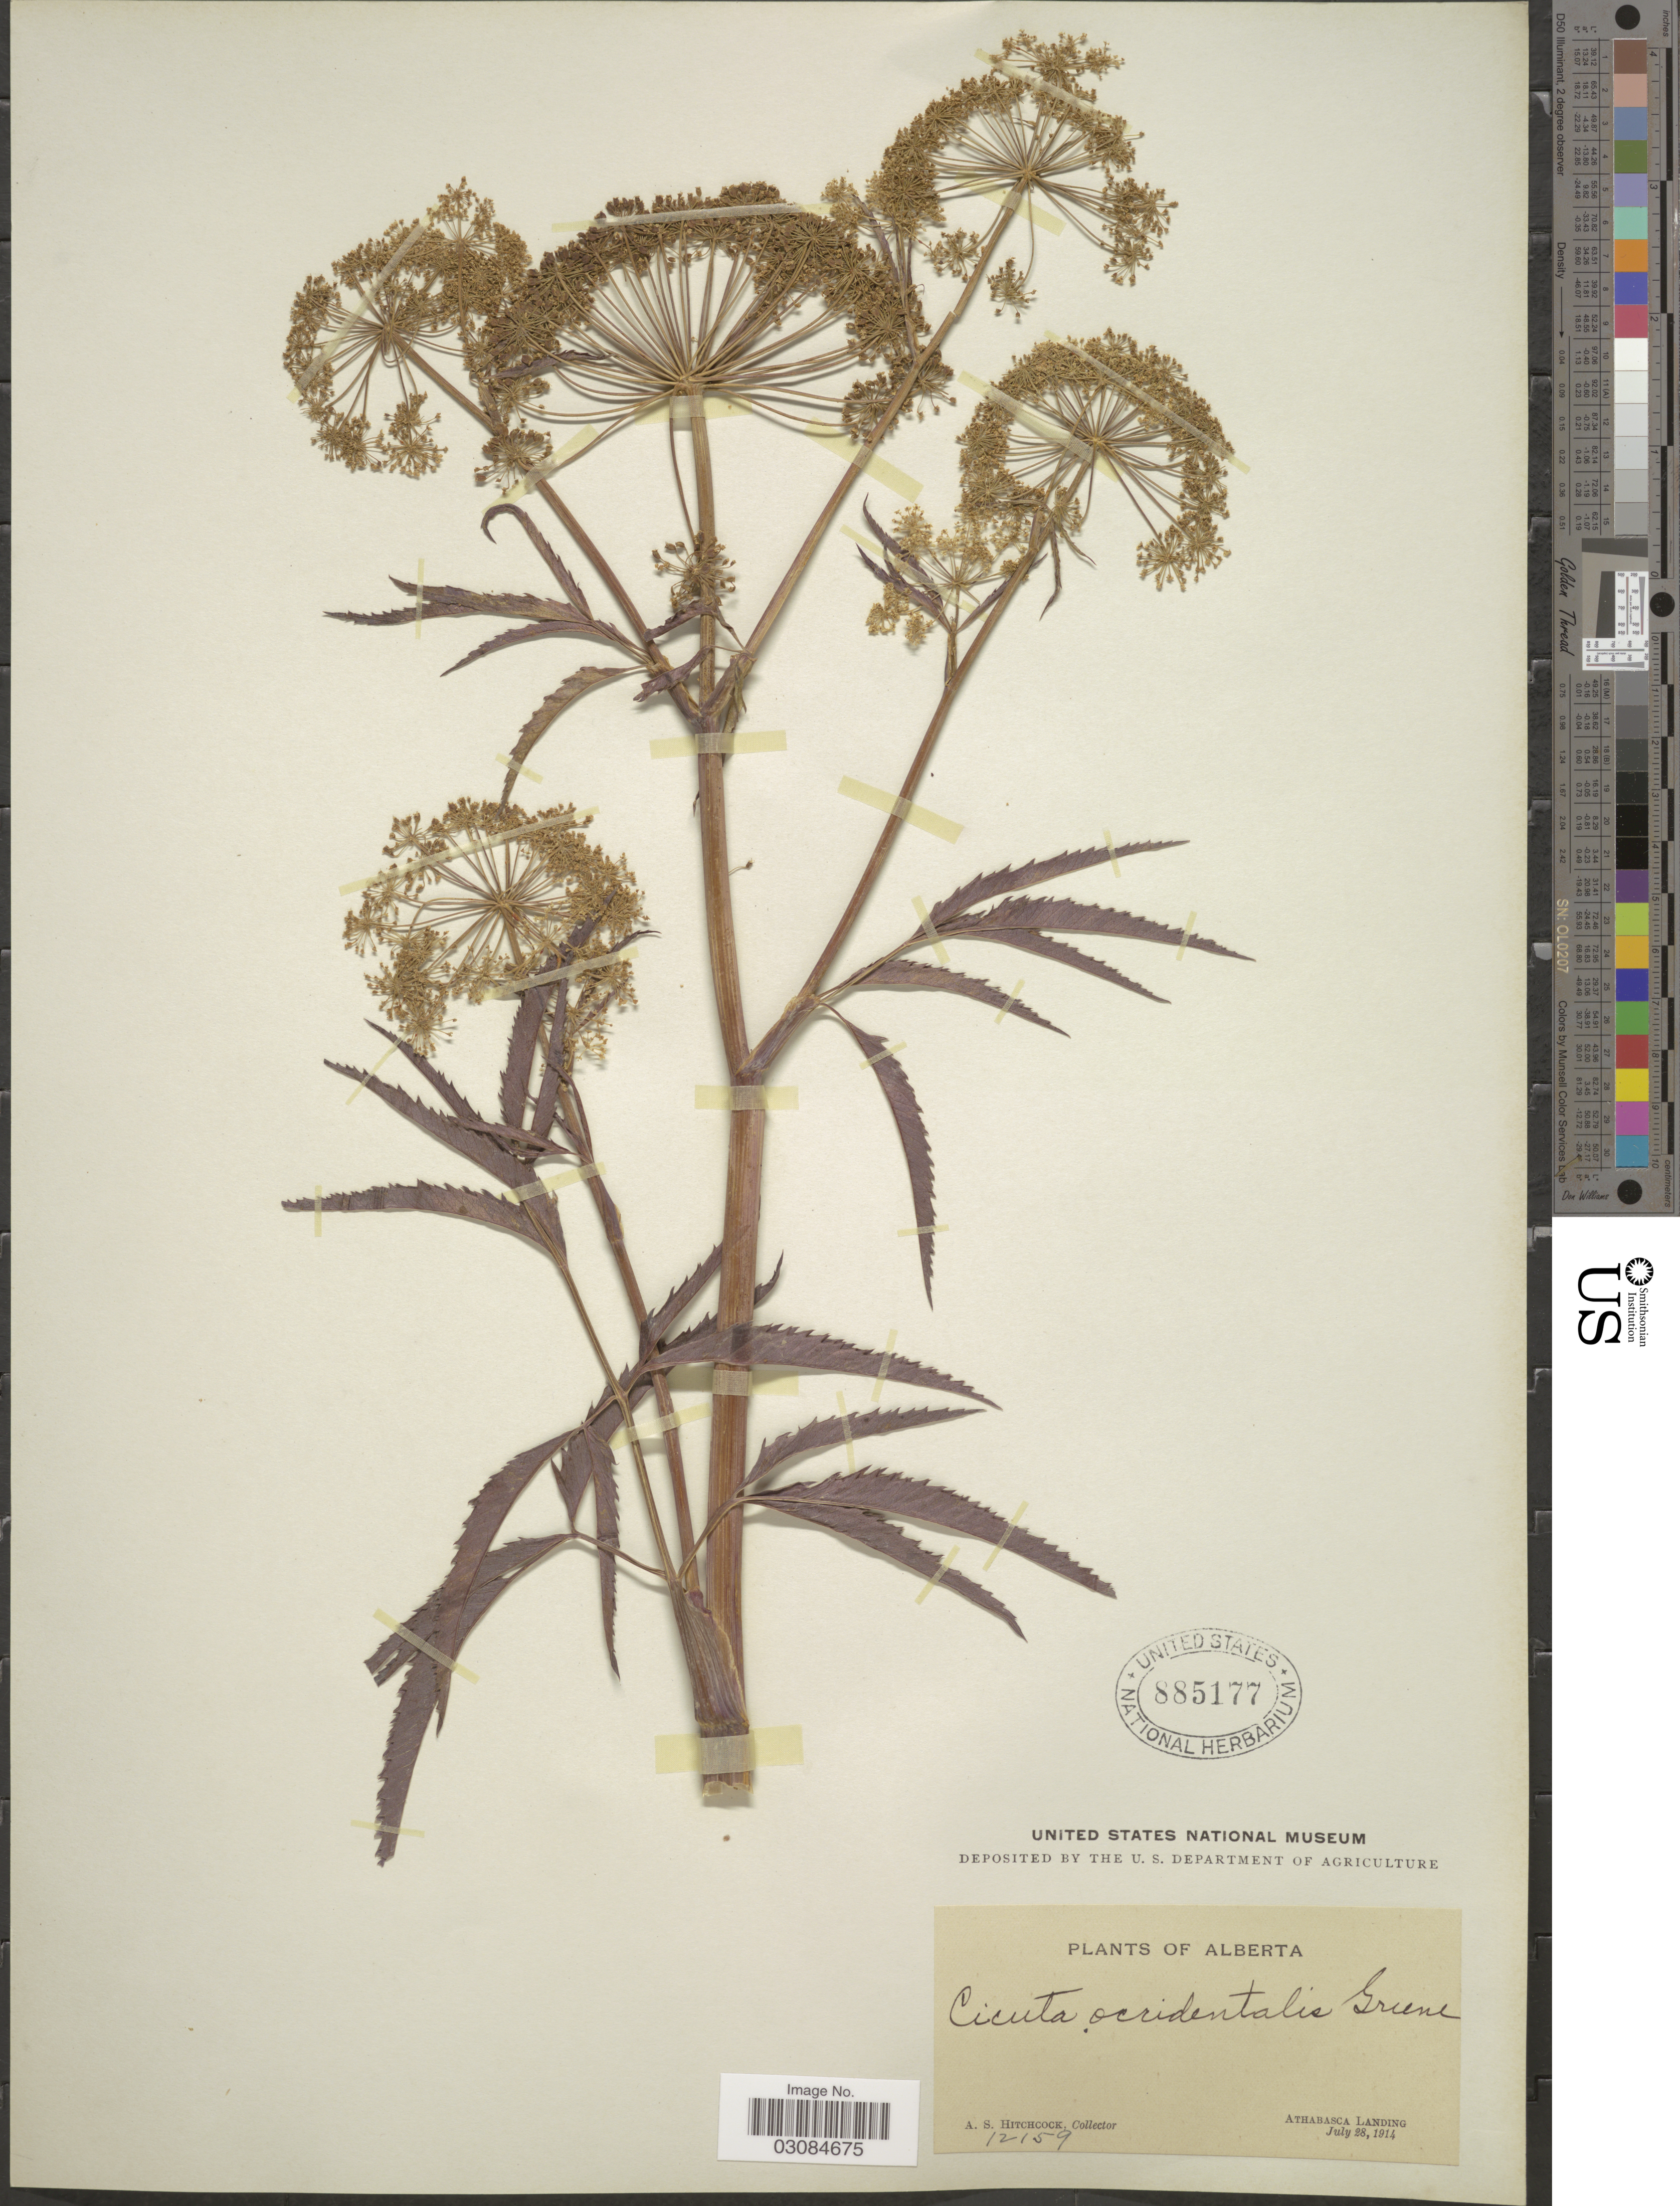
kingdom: Plantae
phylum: Tracheophyta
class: Magnoliopsida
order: Apiales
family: Apiaceae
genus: Cicuta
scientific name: Cicuta occidentalis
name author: Greene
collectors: A. S. Hitchcock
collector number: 12159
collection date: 1914-07-28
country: Canada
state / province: Alberta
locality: Athabasca Landing.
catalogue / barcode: US 885177